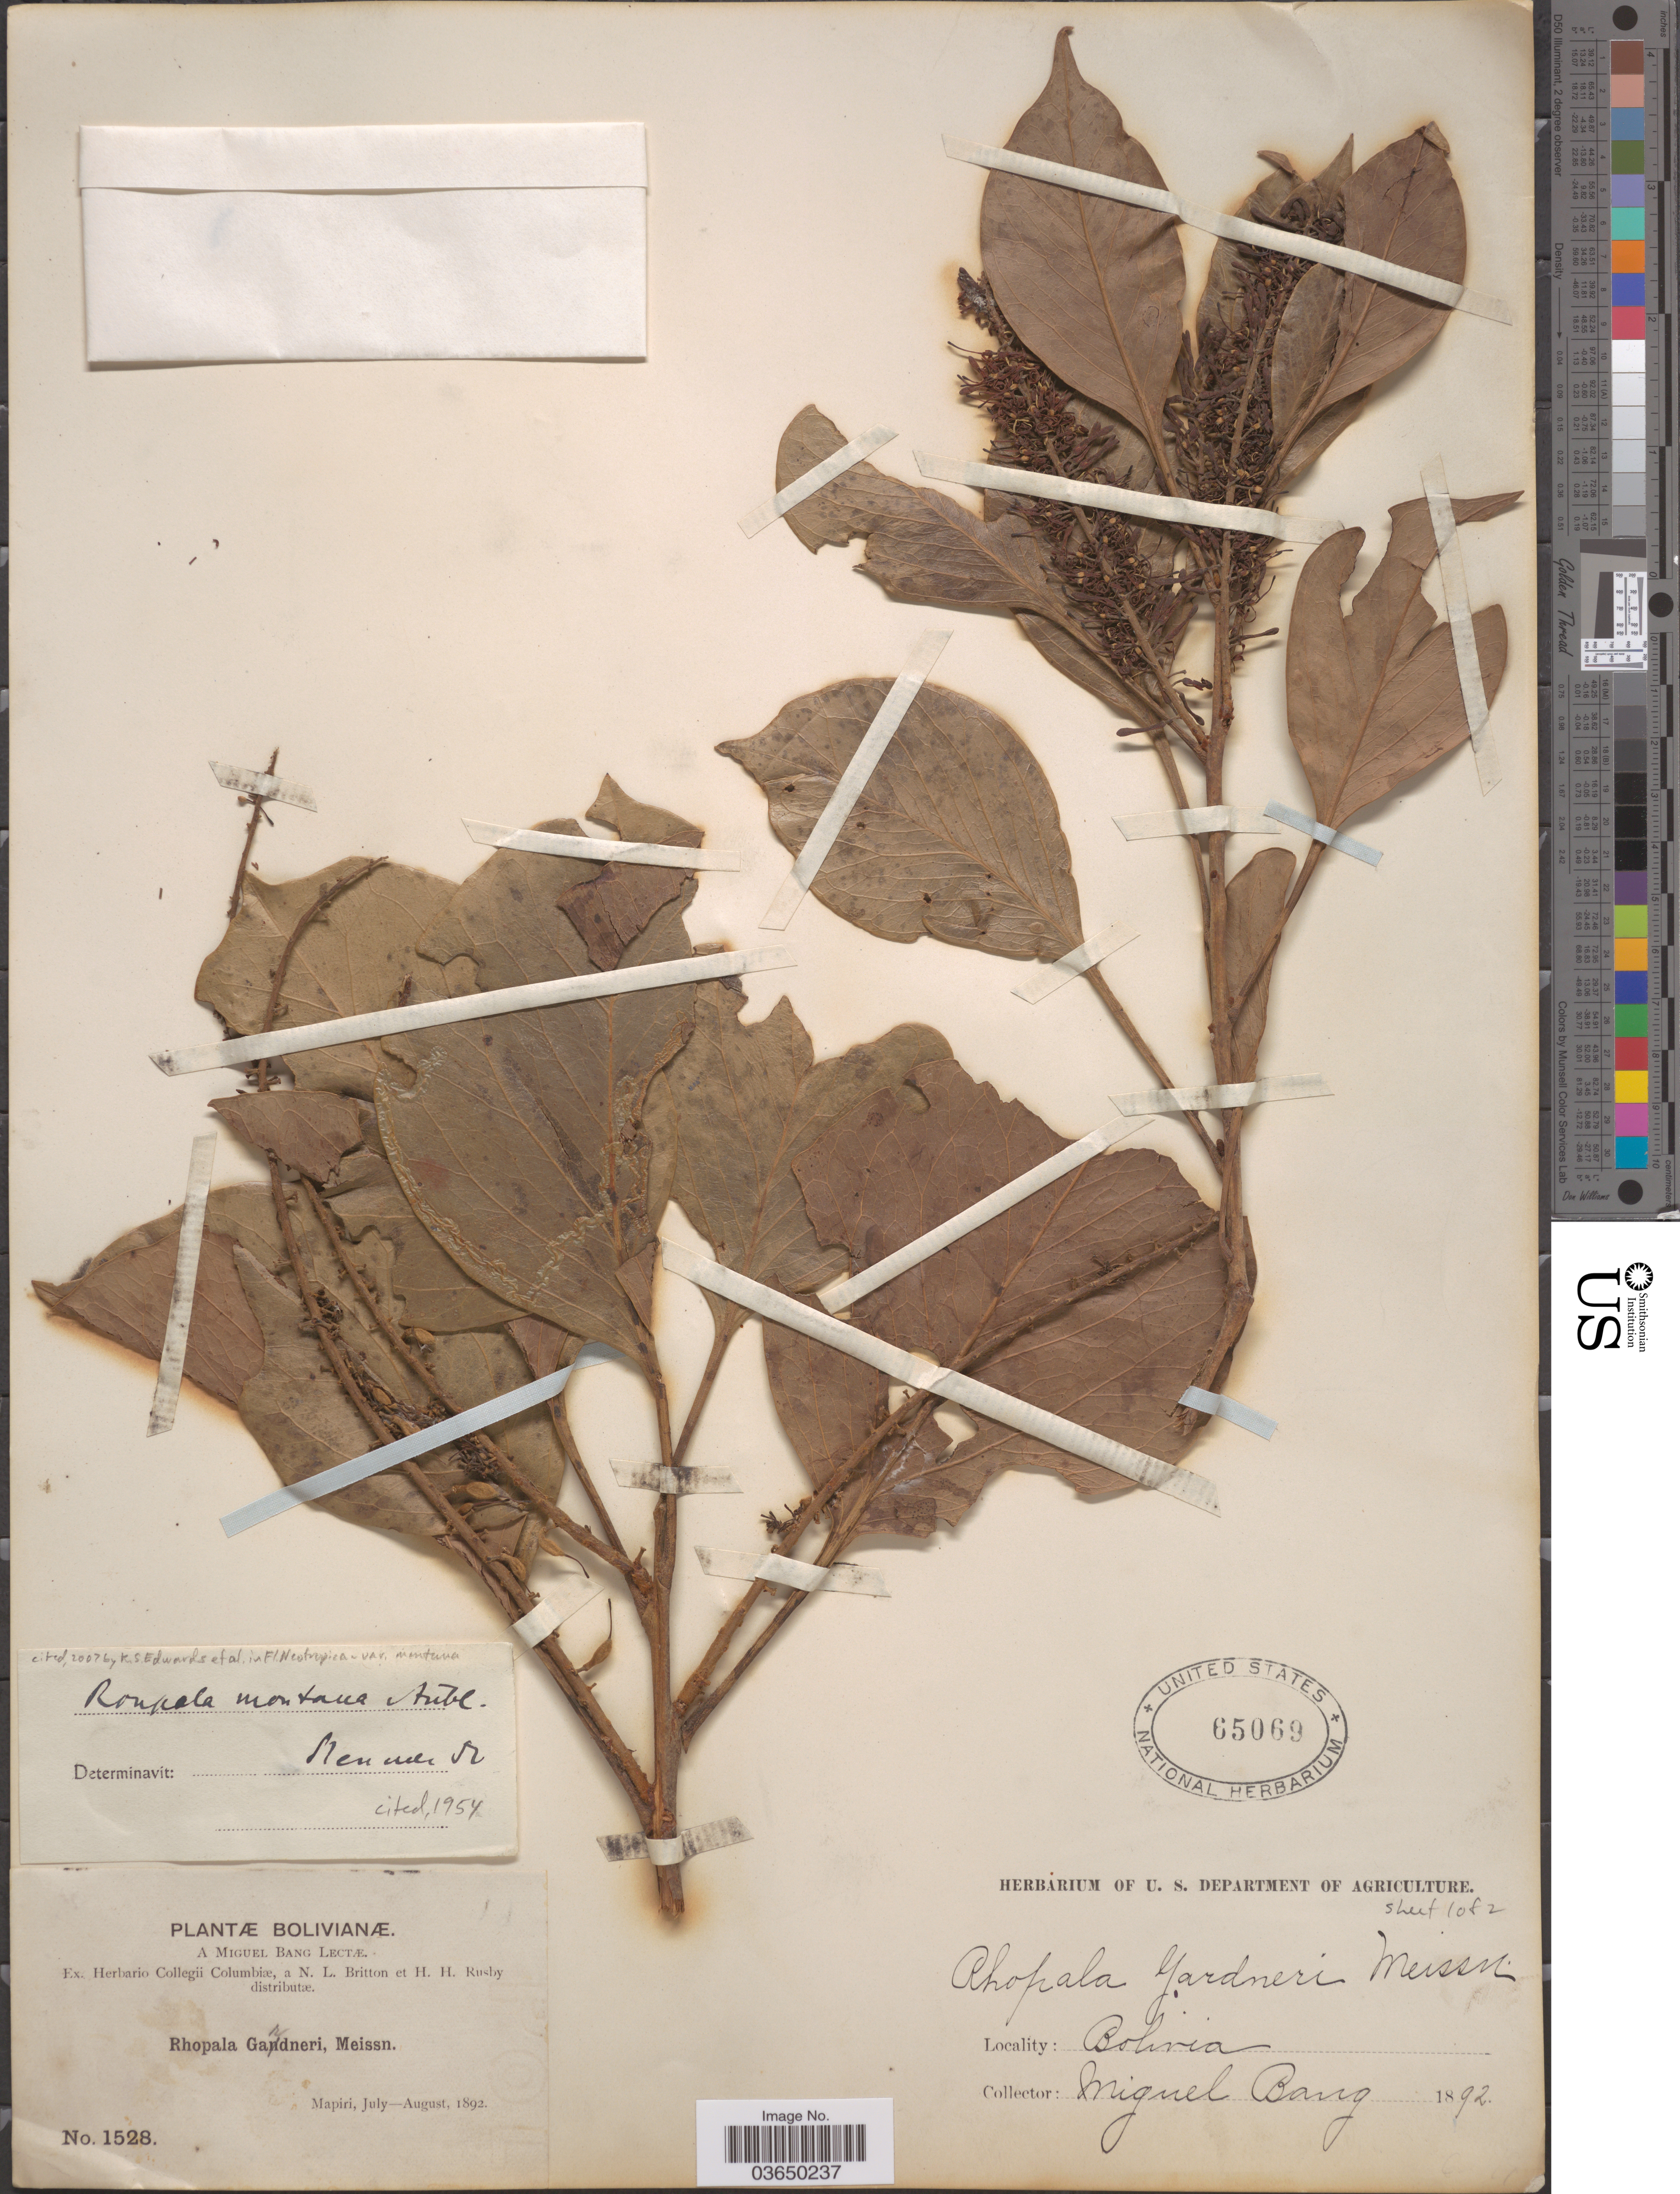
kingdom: Plantae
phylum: Tracheophyta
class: Magnoliopsida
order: Proteales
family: Proteaceae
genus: Roupala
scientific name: Roupala montana var. montana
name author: Aubl.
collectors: M. Bang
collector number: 1528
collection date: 1892-07/1892-08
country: Bolivia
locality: Mapiri.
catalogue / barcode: US 65069